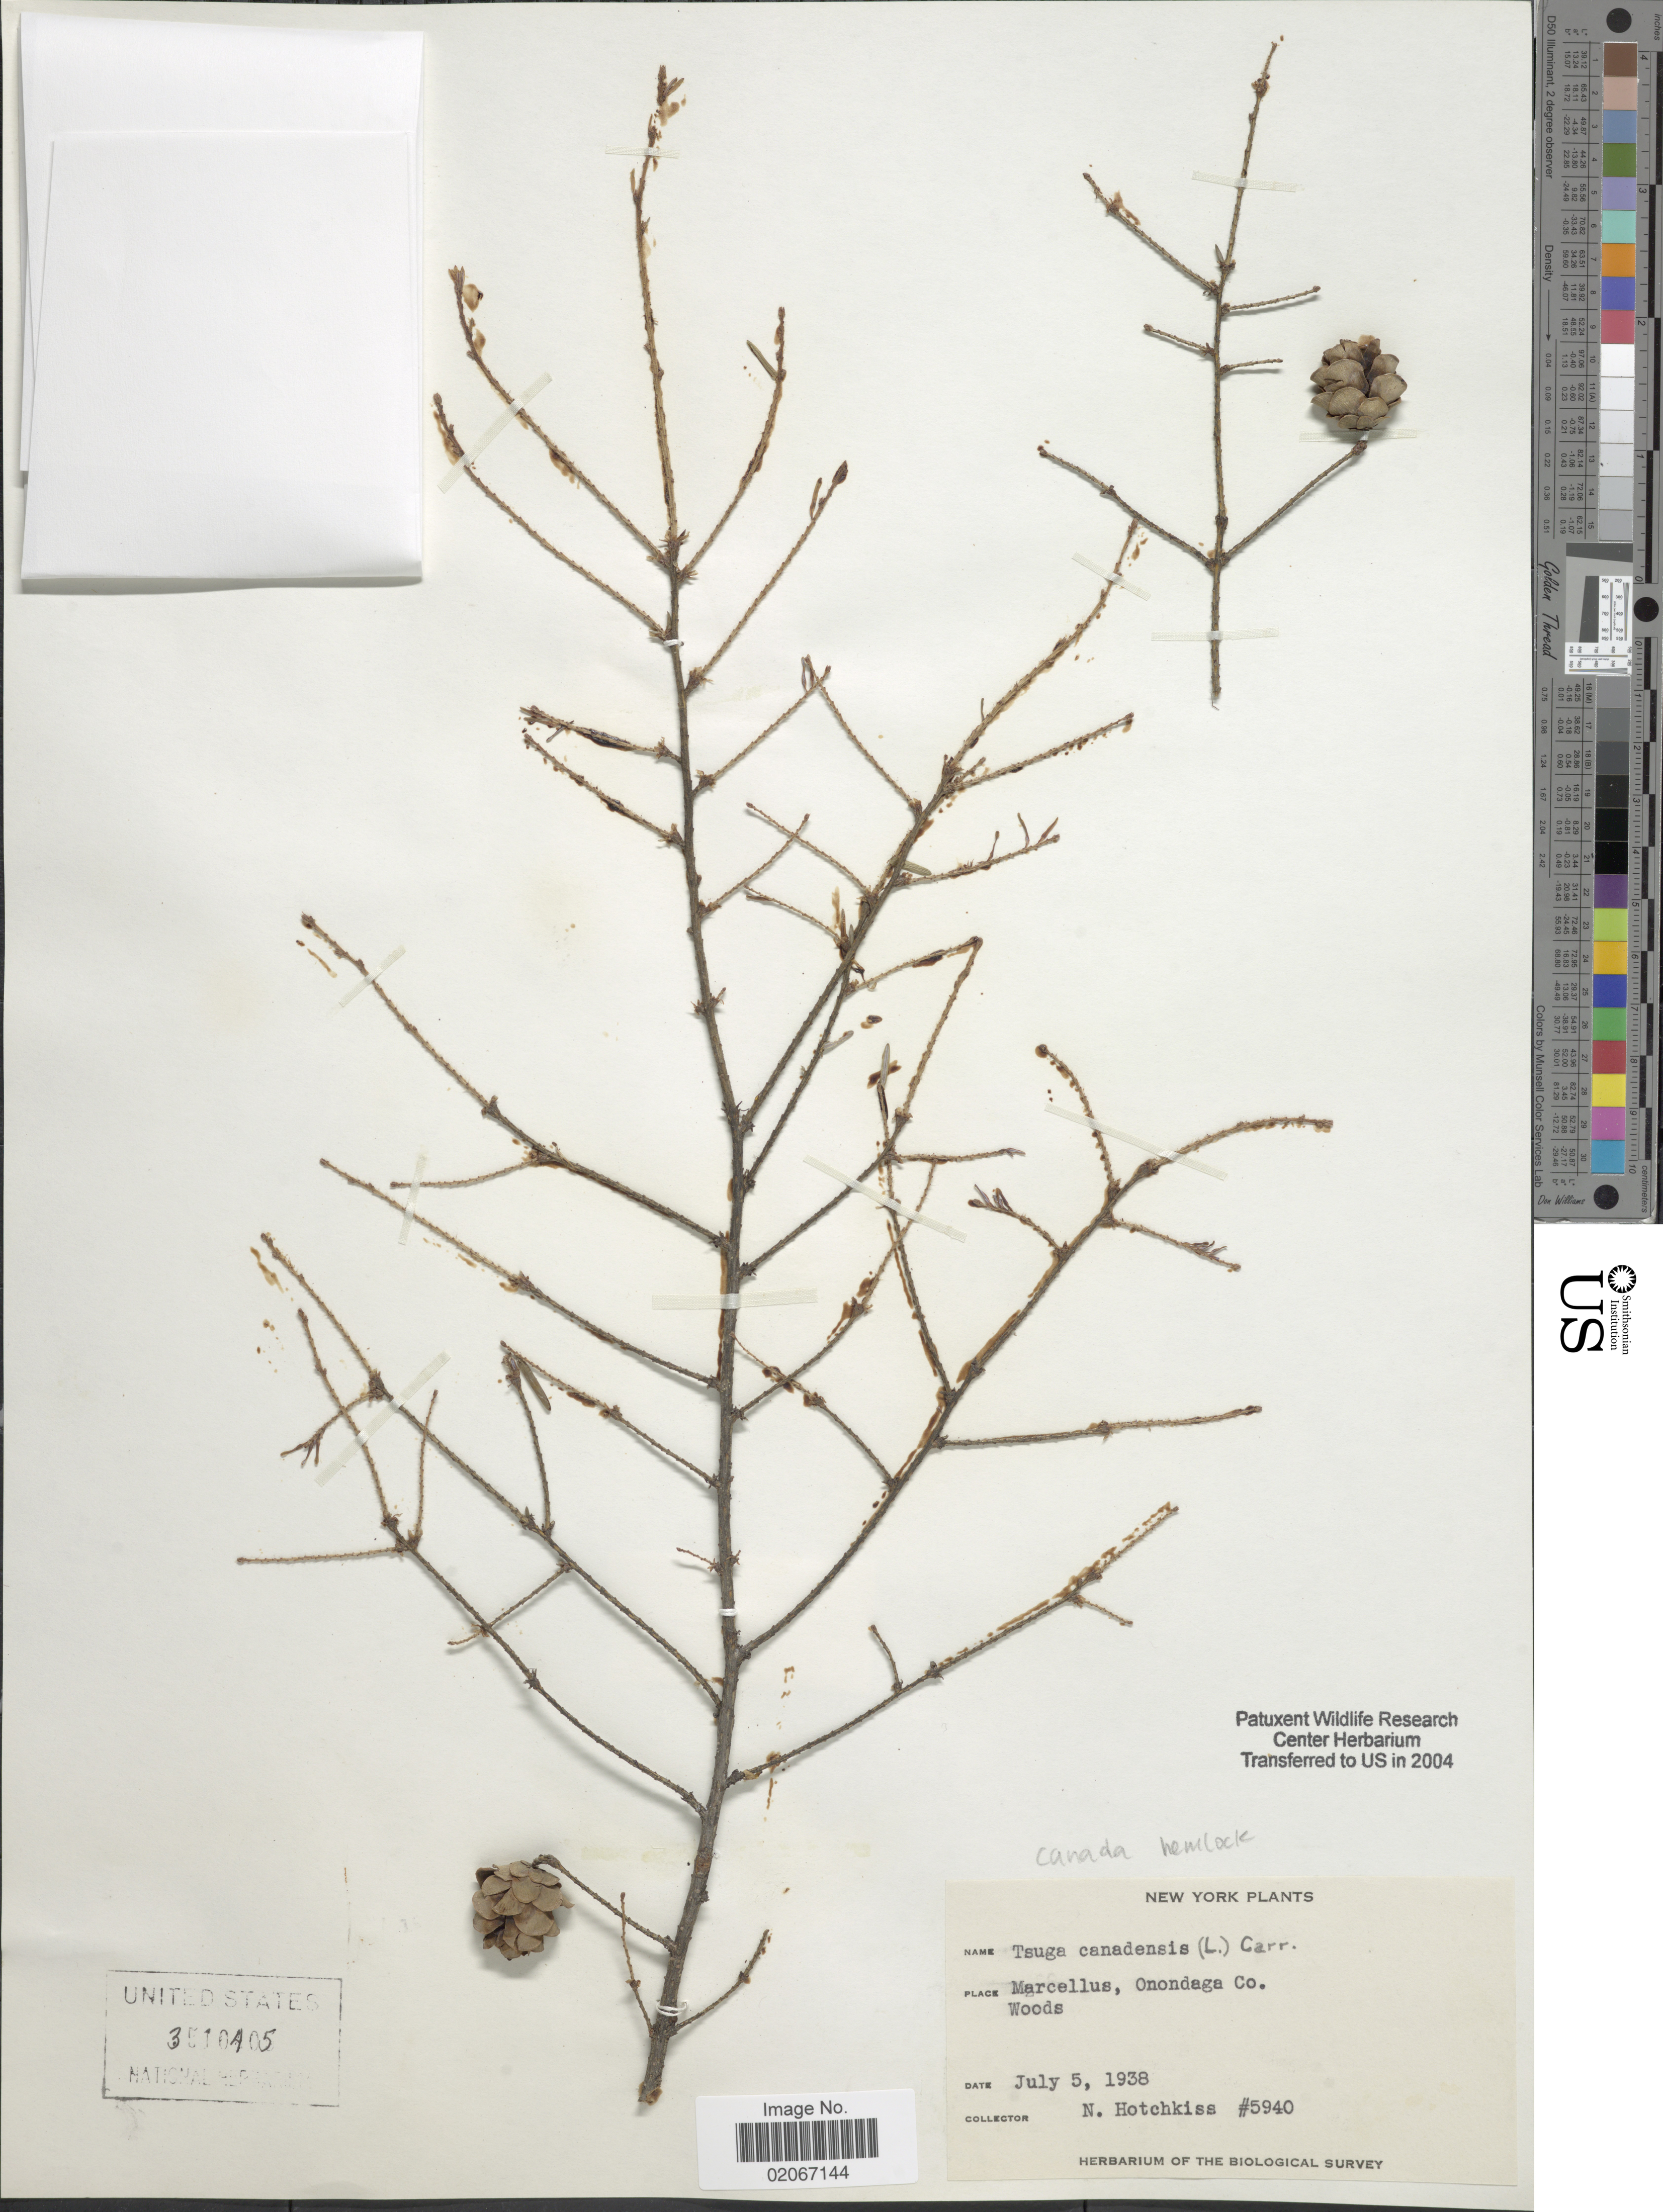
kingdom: Plantae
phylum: Tracheophyta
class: Pinopsida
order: Pinales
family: Pinaceae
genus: Tsuga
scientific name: Tsuga canadensis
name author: (L.) Carrière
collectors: N. Hotchkiss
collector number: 5940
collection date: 1938-07-05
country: United States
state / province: New York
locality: Marcellus, Onondaga Co.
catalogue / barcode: US 3510405